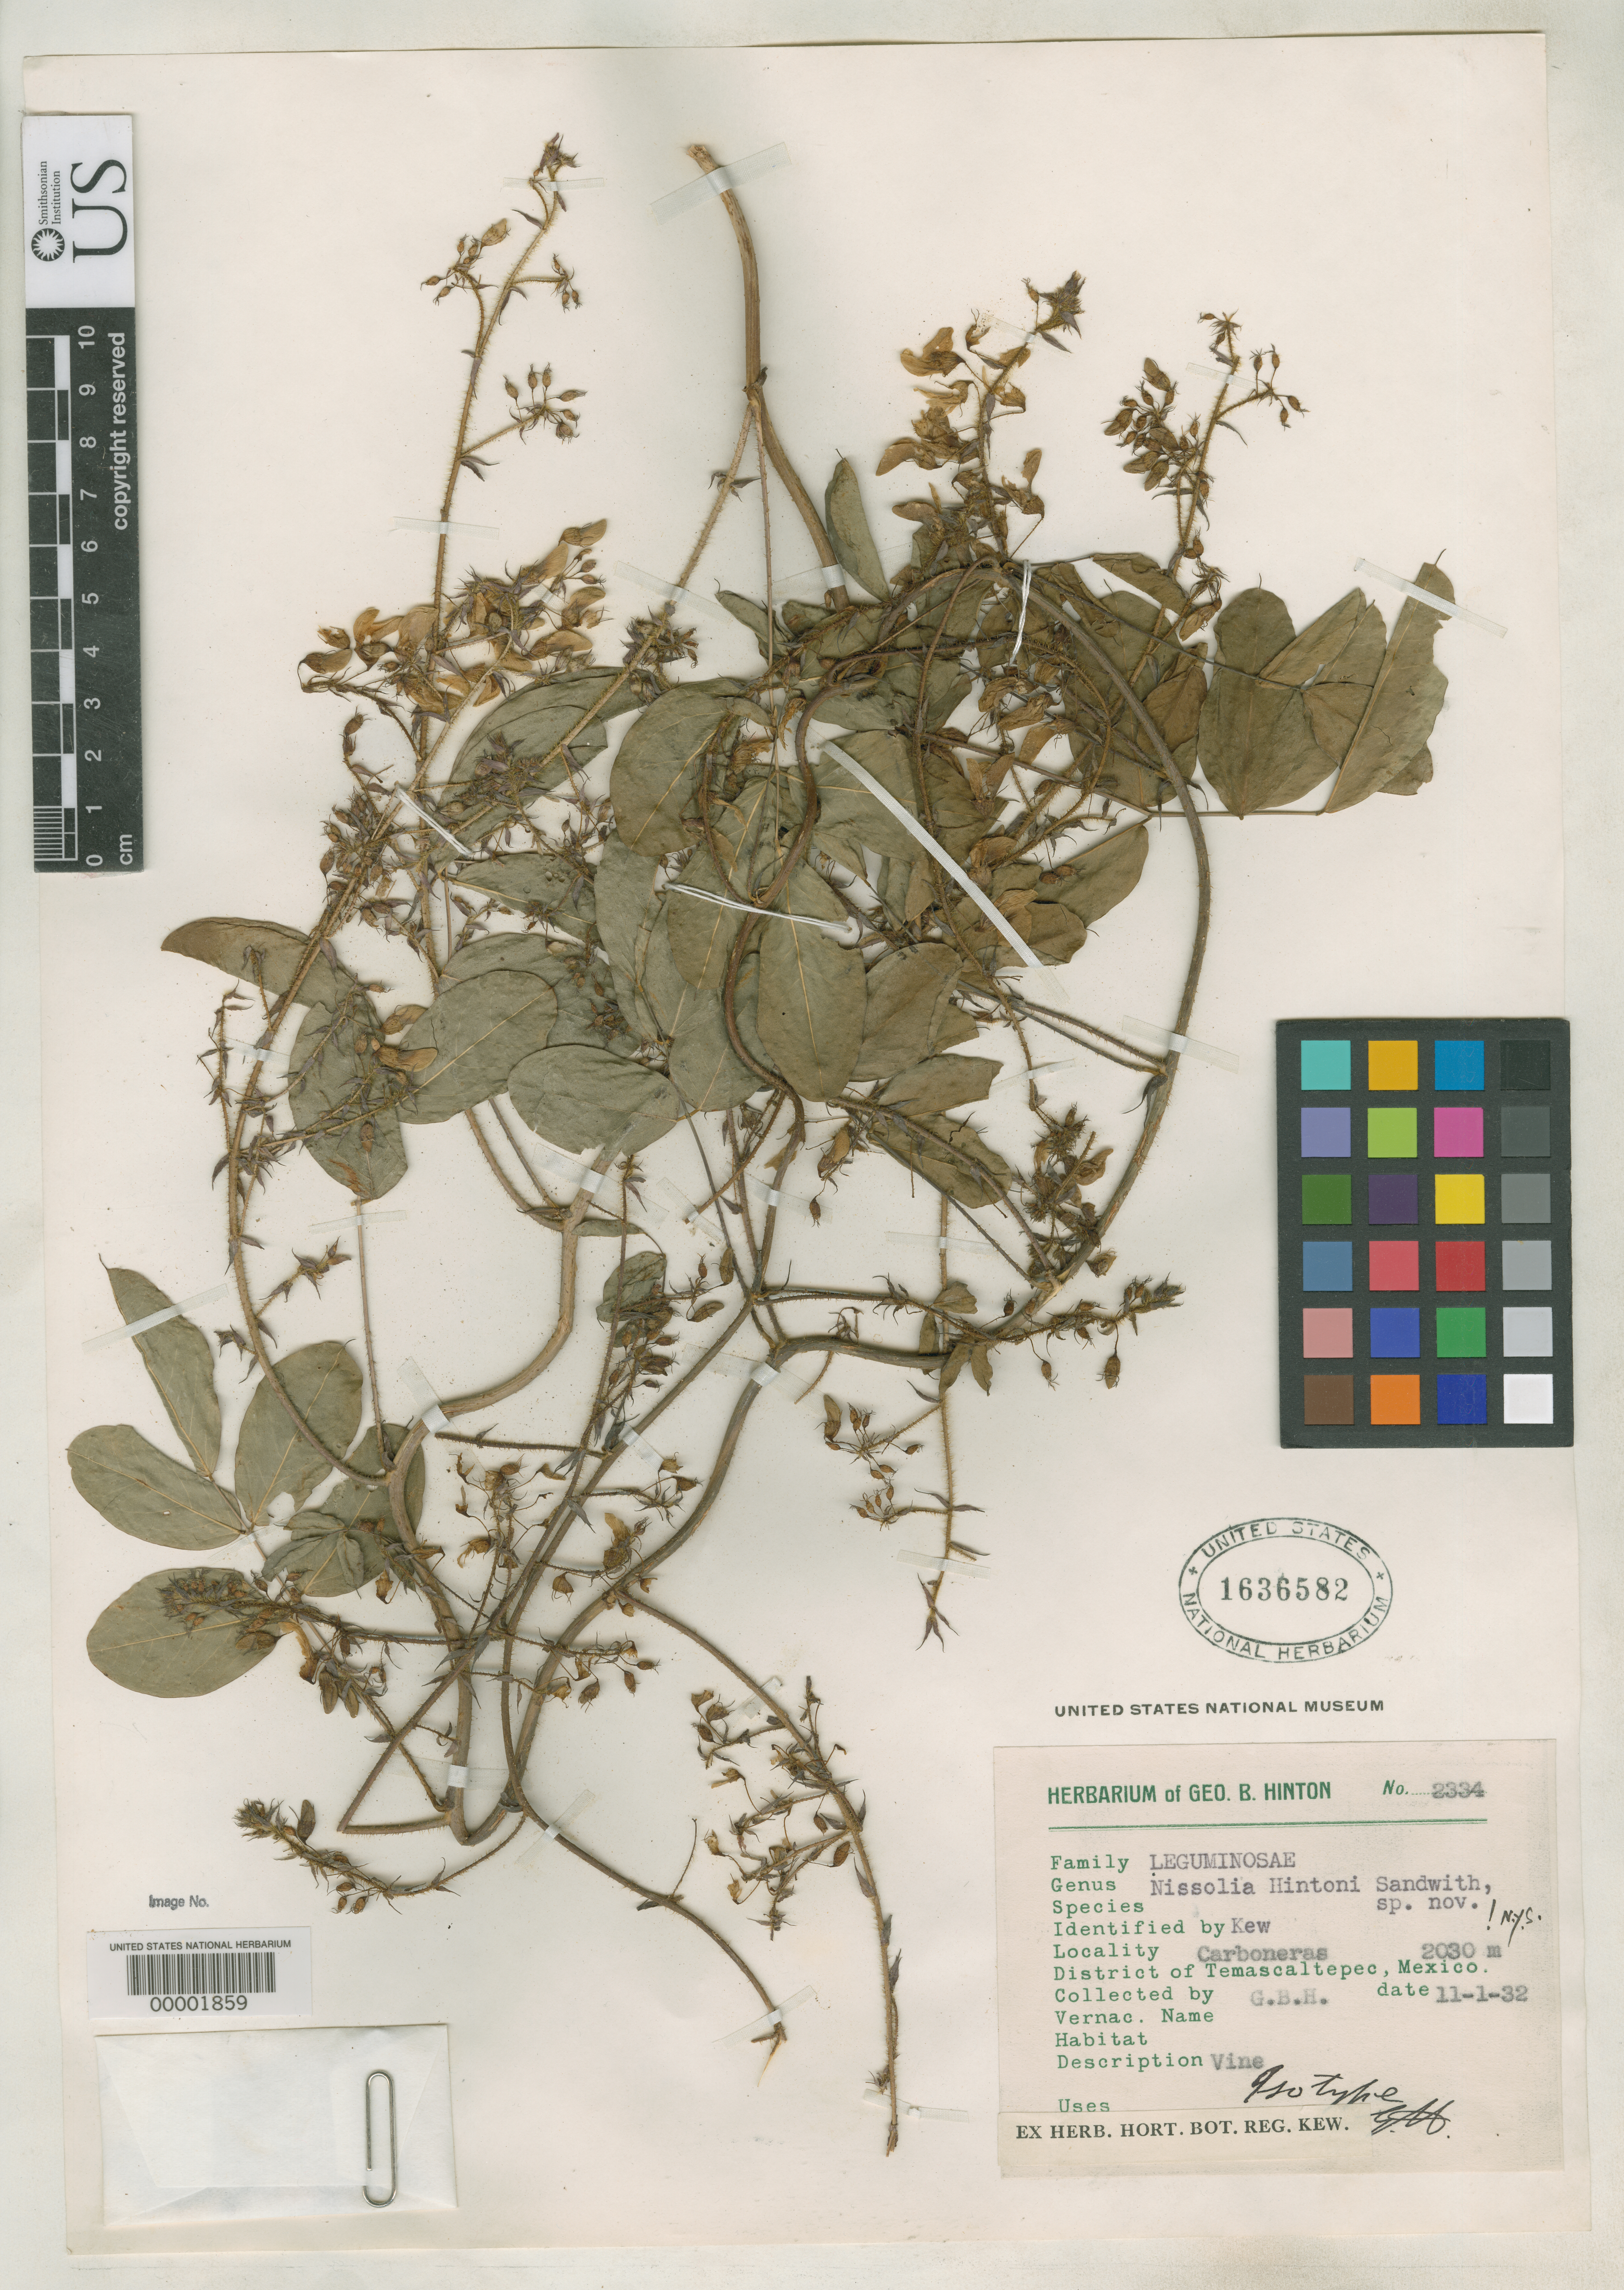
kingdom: Plantae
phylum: Tracheophyta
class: Magnoliopsida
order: Fabales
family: Fabaceae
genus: Nissolia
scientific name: Nissolia hintoni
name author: Sandwith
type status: Isotype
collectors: G. B. Hinton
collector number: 2334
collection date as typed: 1932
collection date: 1932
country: Mexico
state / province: México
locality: Temascaltepec.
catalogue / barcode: US 1636582